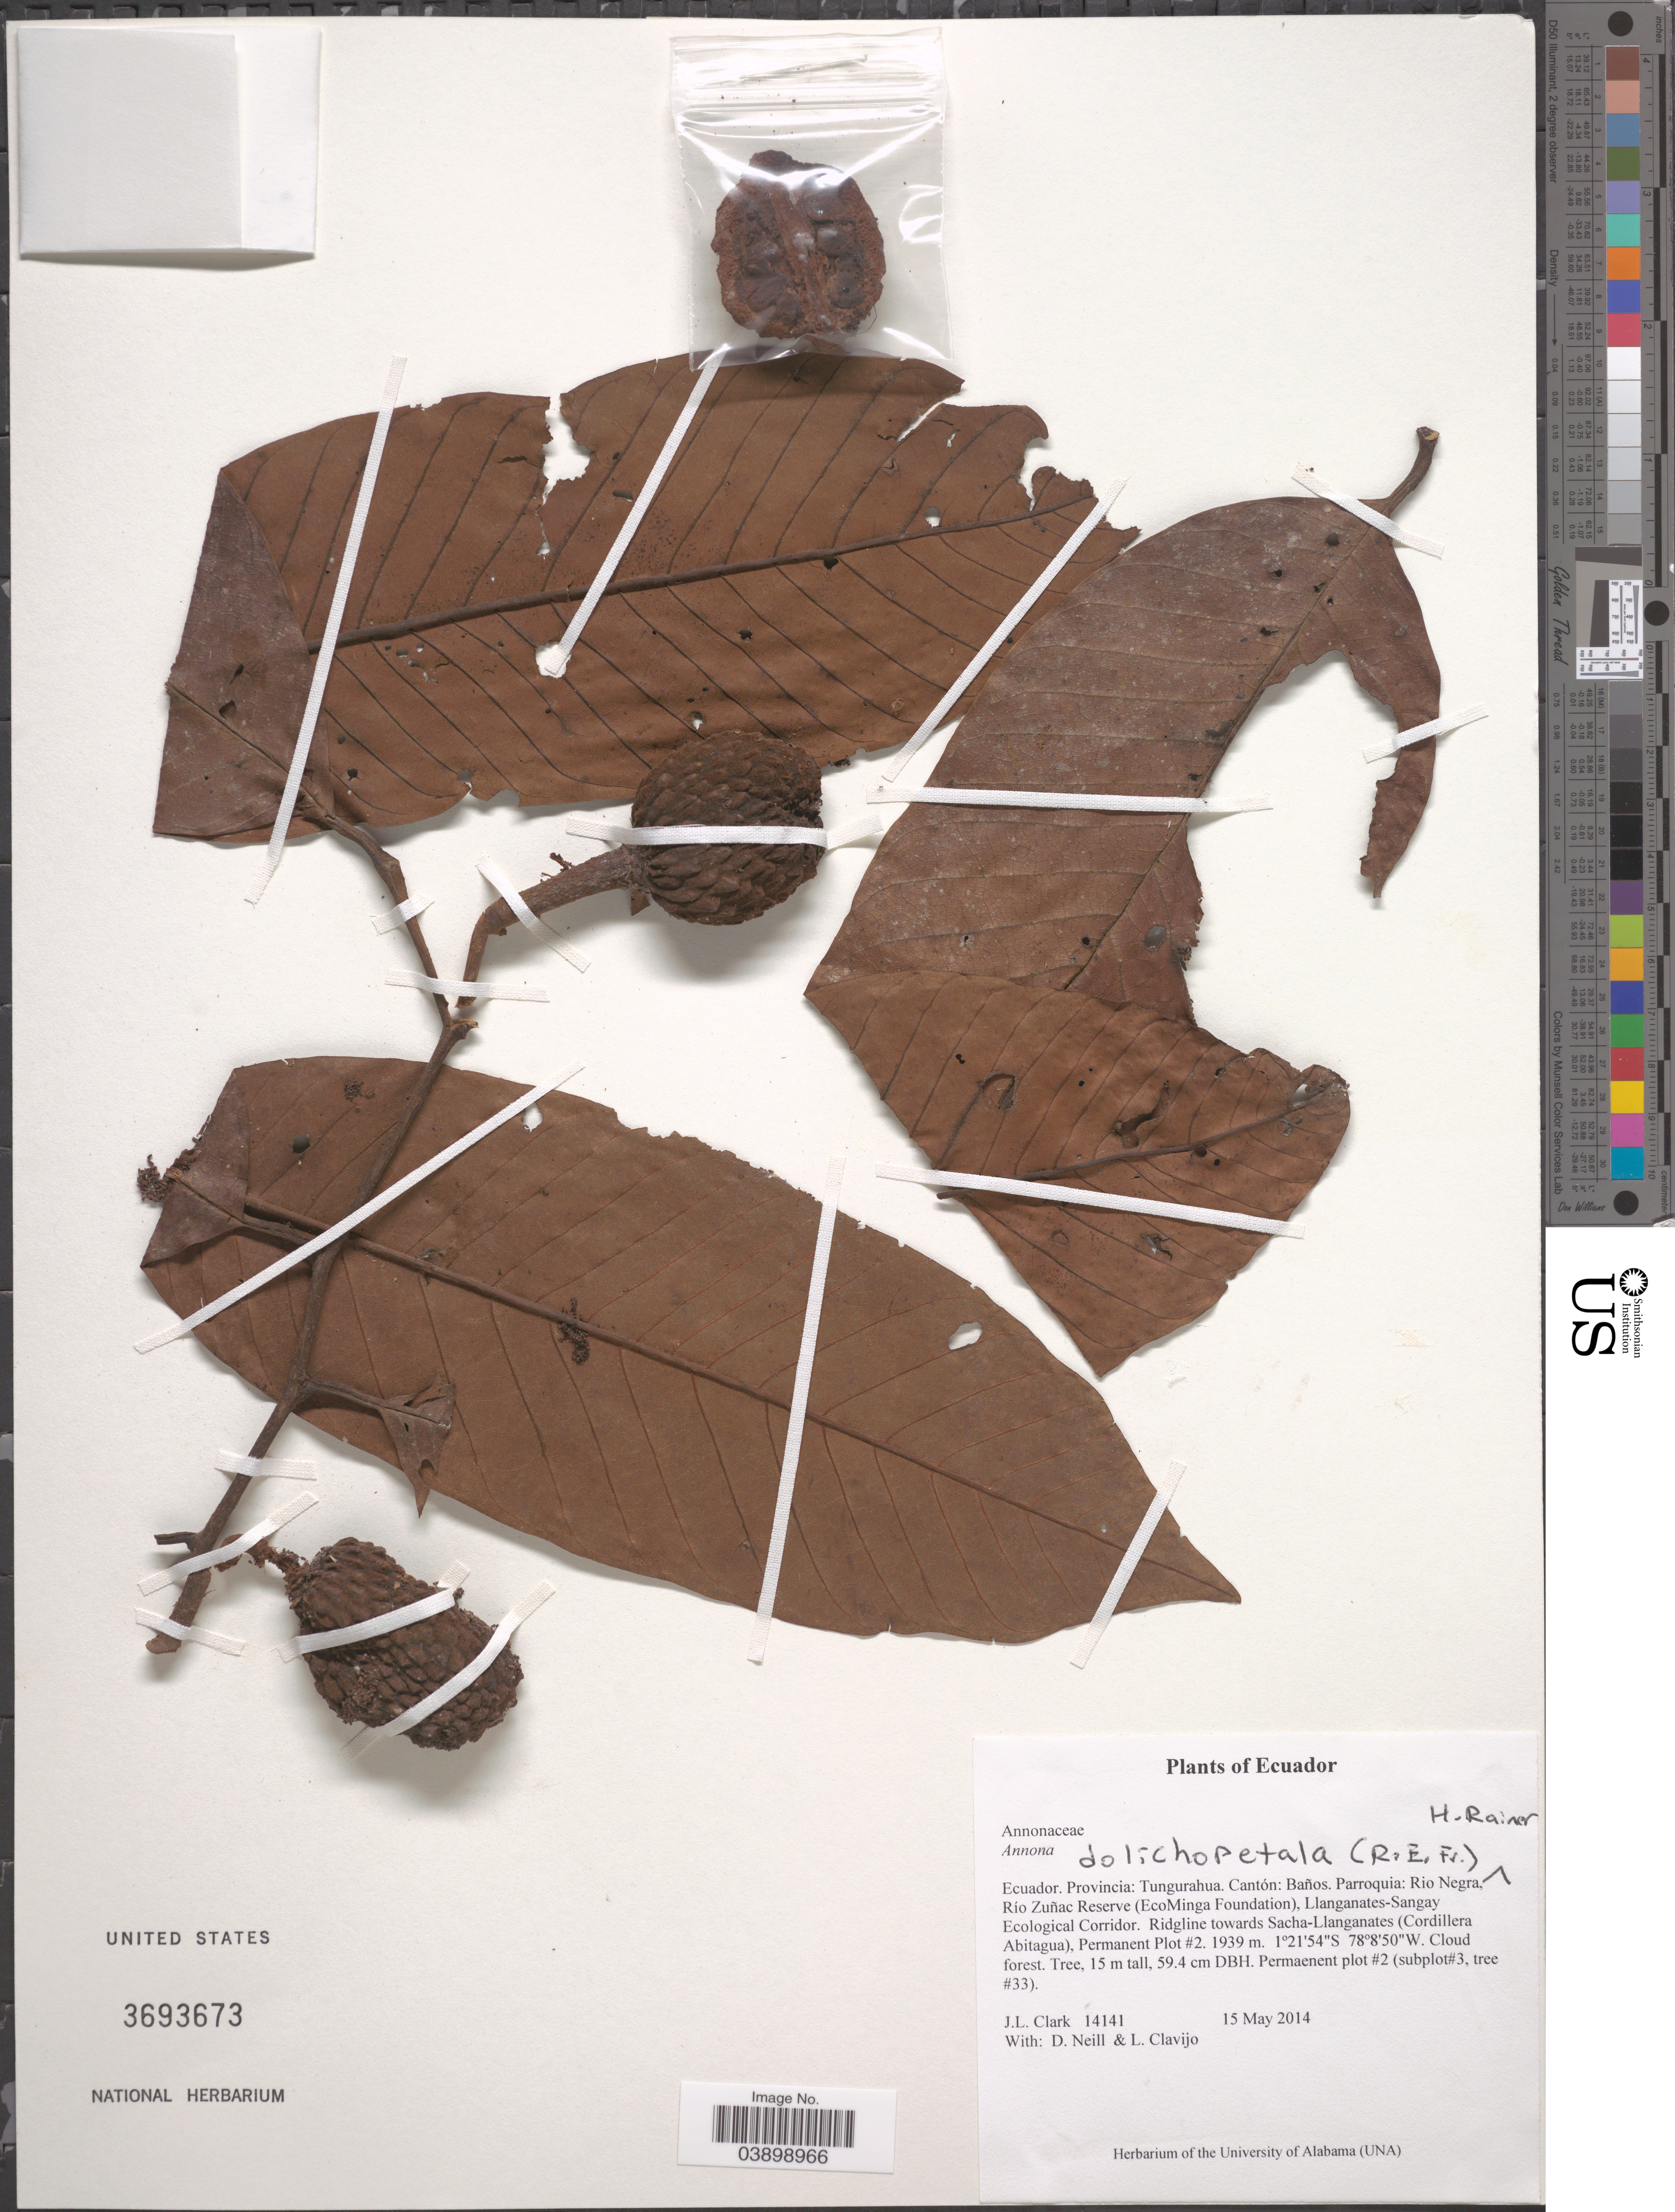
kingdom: Plantae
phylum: Tracheophyta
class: Magnoliopsida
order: Magnoliales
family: Annonaceae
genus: Annona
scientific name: Annona dolichopetala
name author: (R.E. Fr.) H. Rainer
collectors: J. L. Clark, D. Neill & L. Clavijo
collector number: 14141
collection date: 2014-05-15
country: Ecuador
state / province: Tungurahua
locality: Cantón: Baños. Parroquia: Rio Negra, Río Zuñac Reserve (EcoMinga Foundation), Llanganates-Sangay Ecological Corridor. Ridgline towards Sacha-Llanganates (Cordillera Abitagua), Permanent Plot #2.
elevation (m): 1939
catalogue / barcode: US 3693673